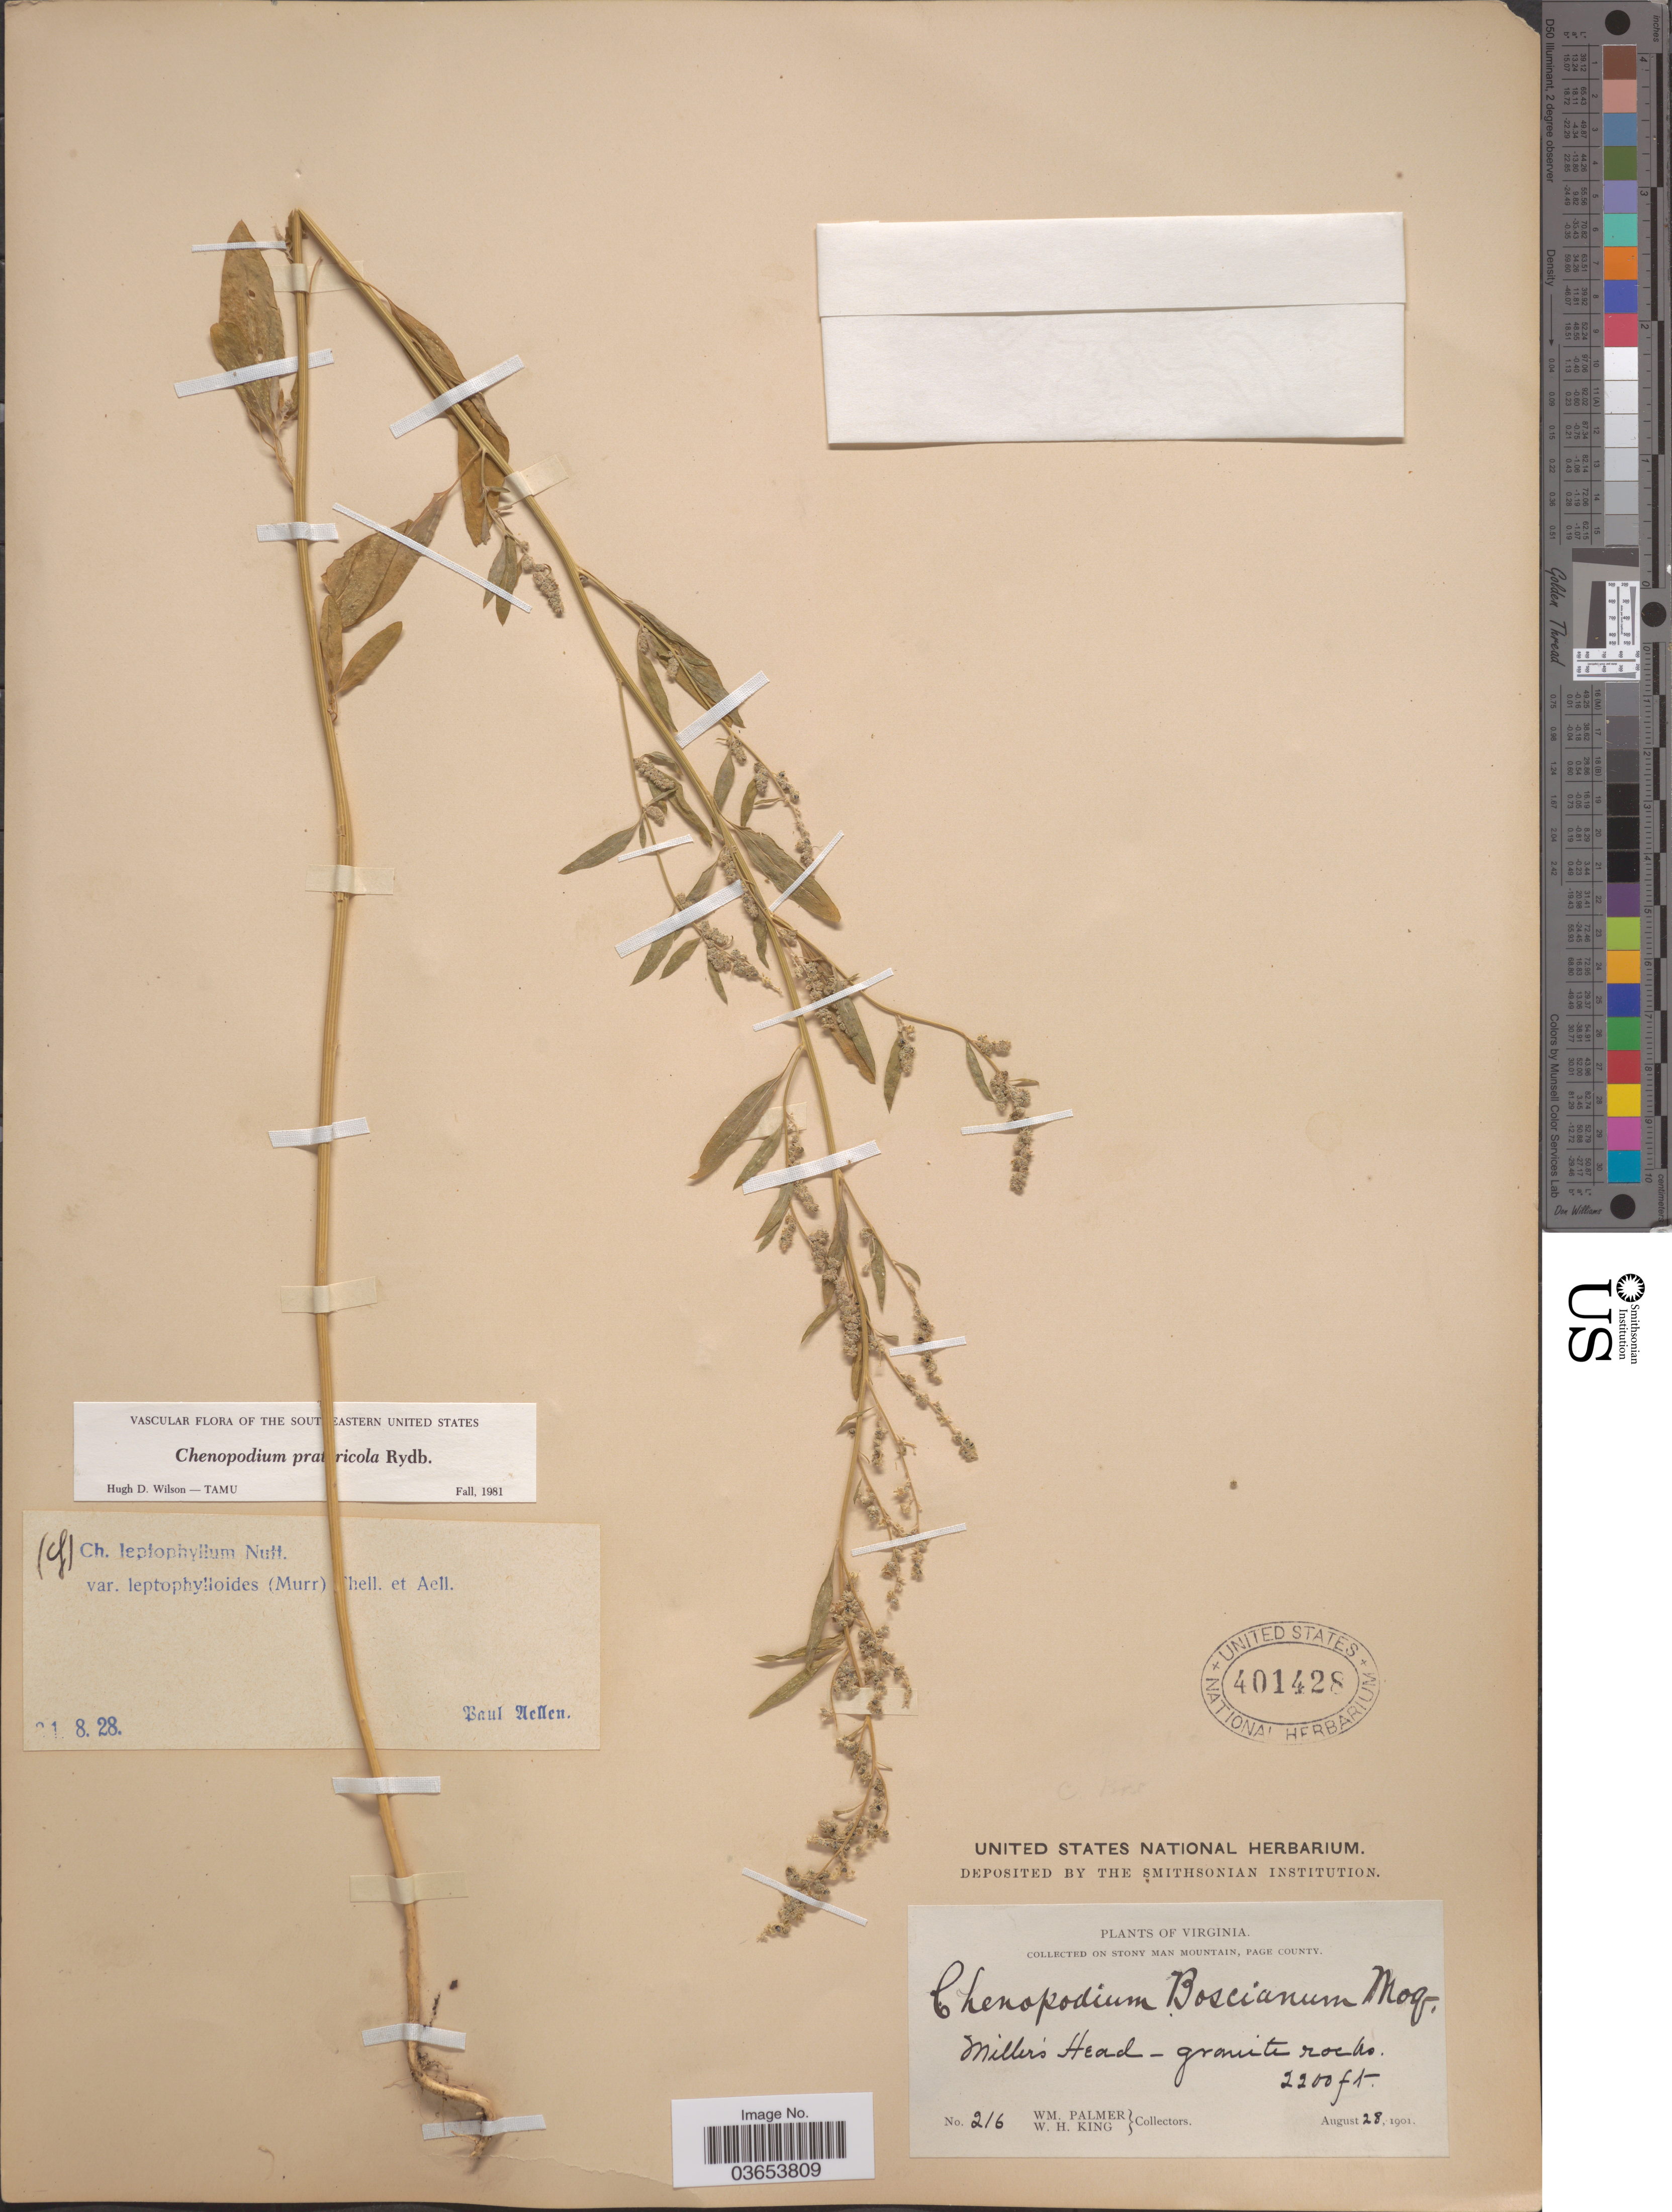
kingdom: Plantae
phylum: Tracheophyta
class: Magnoliopsida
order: Caryophyllales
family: Amaranthaceae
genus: Chenopodium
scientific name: Chenopodium pratericola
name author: Rydb.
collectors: W. Palmer & W. H. King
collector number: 216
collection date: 1901-08-28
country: United States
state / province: Virginia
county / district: Page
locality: Stony Man Mountain, Page County. Miller's Head.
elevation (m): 671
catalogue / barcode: US 401428